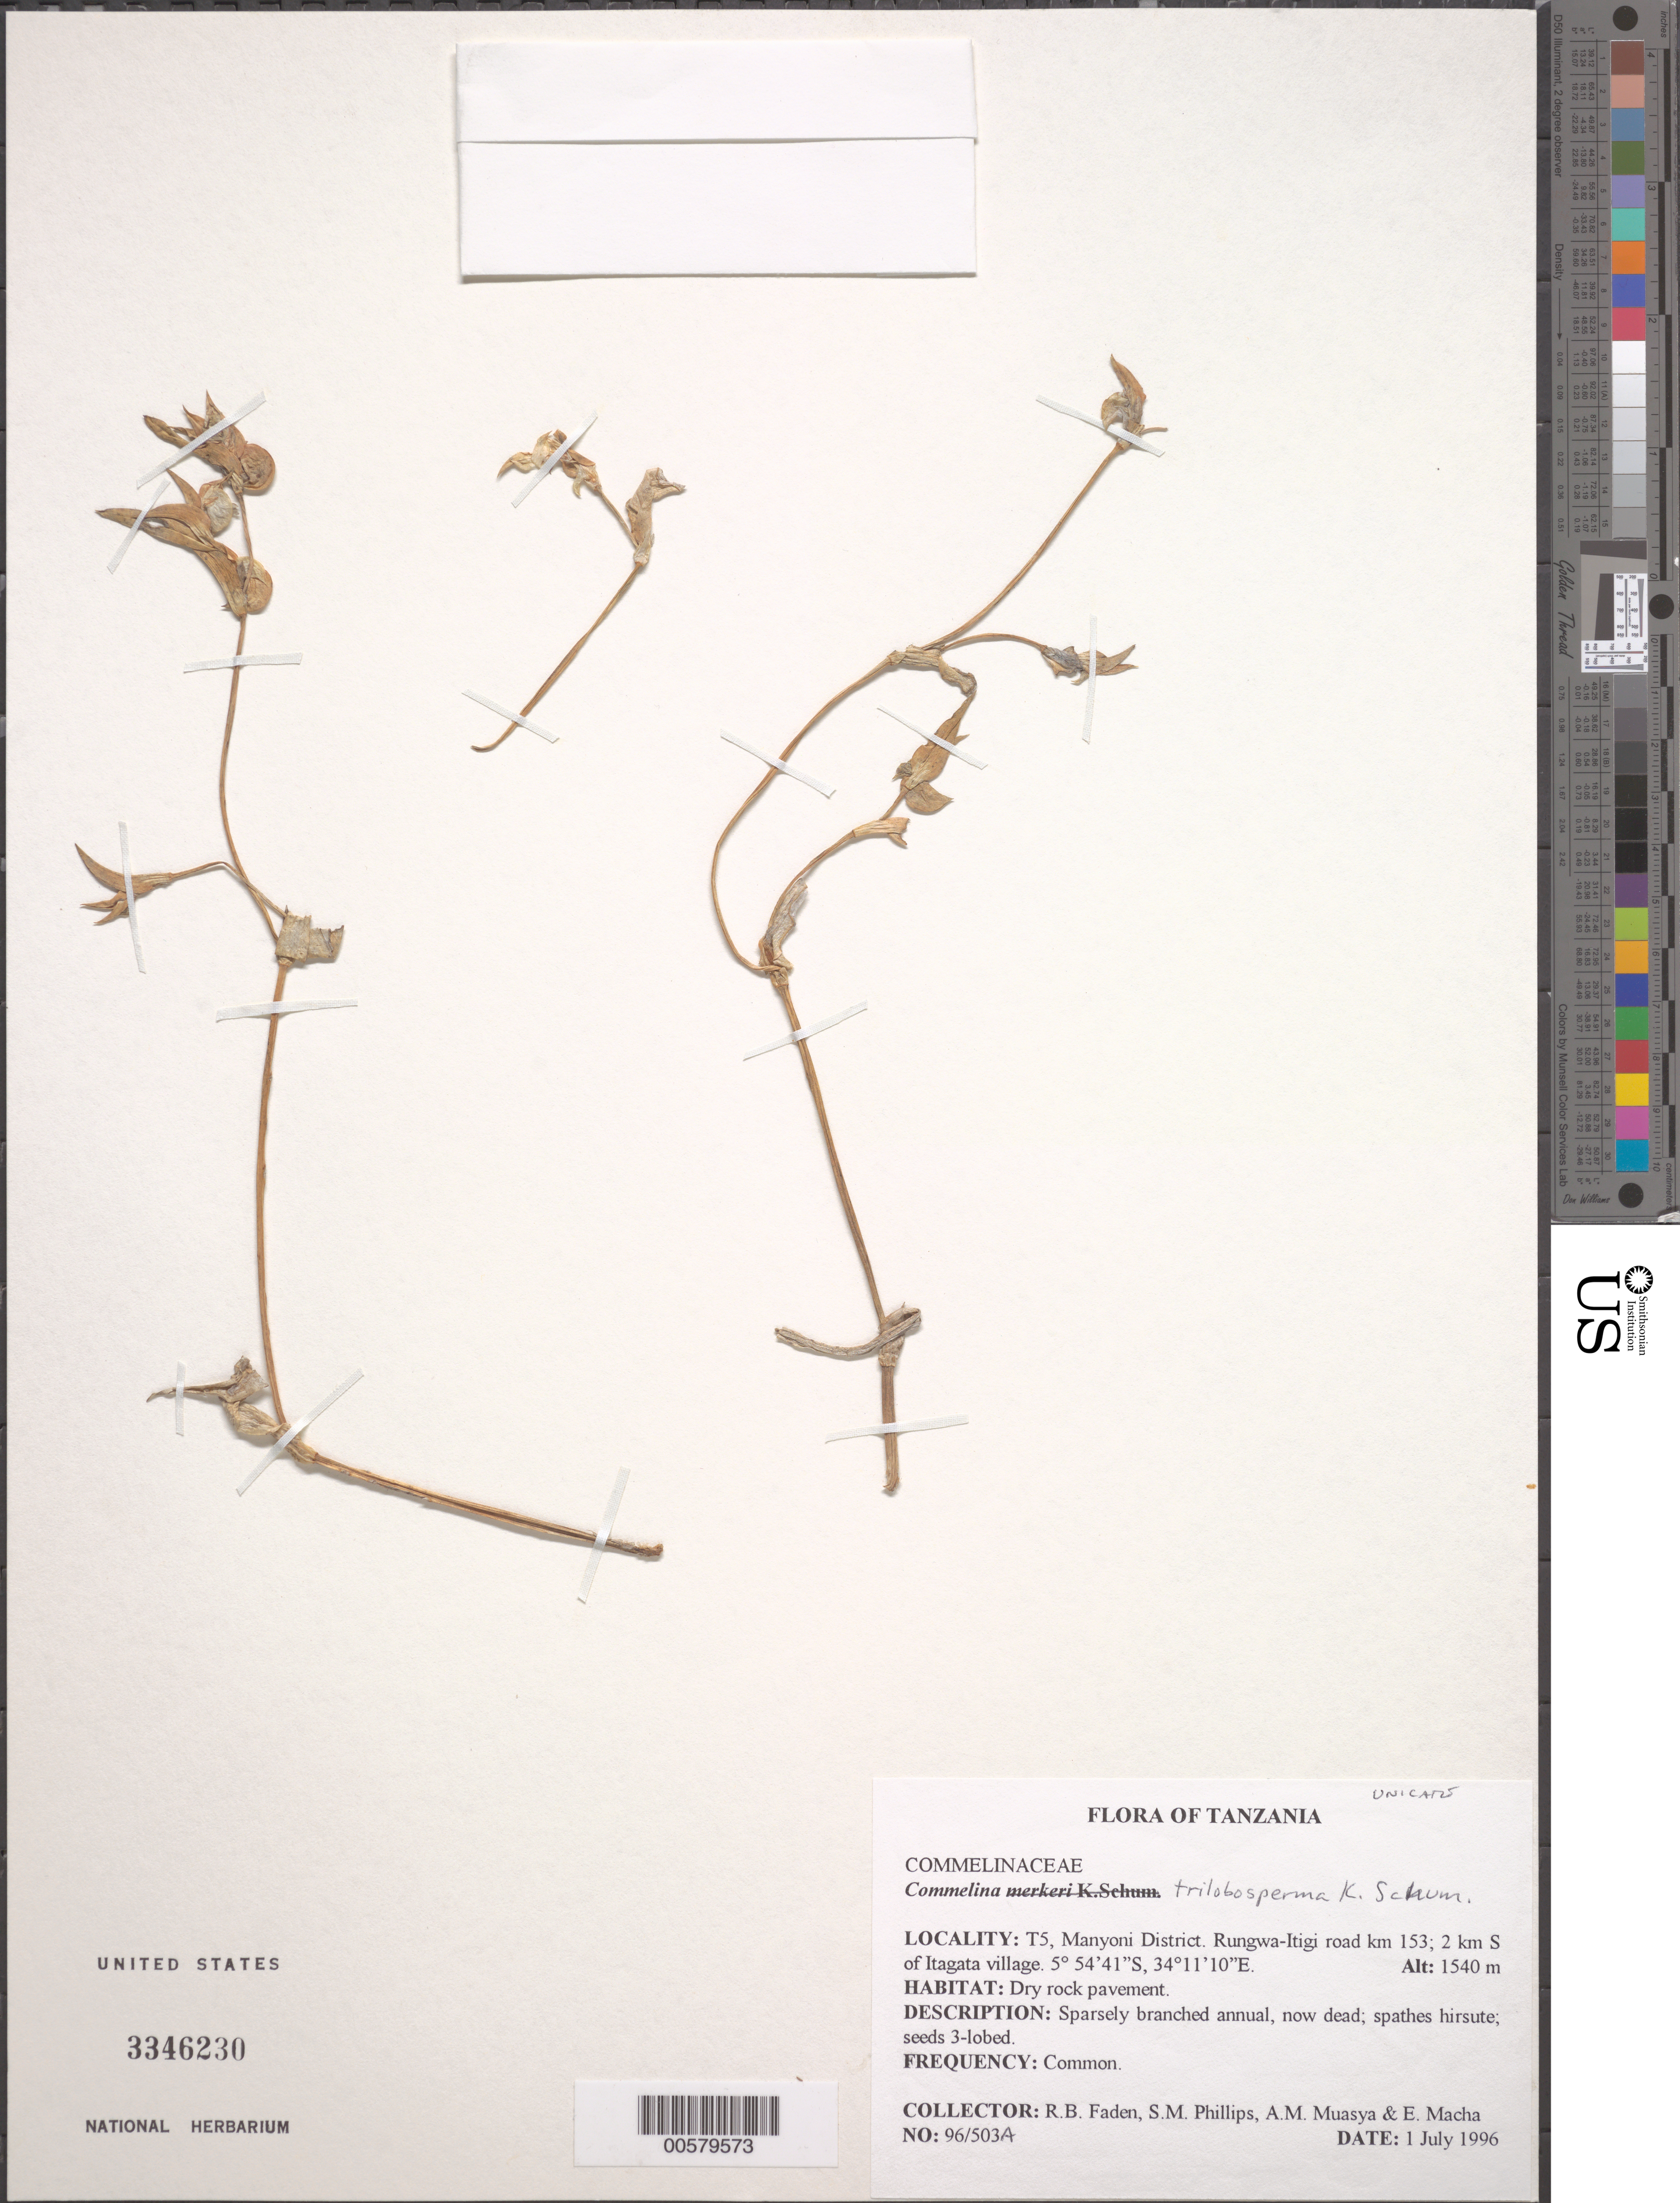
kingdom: Plantae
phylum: Tracheophyta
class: Liliopsida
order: Commelinales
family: Commelinaceae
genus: Commelina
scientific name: Commelina trilobosperma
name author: K. Schum.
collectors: R. B. Faden, S. M. Phillips, A. Muasya & E. Macha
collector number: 96/503a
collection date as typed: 01 Jul 1996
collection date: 1996-07-01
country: Tanzania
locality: Manyoni dist., rungwa-itigi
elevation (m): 1540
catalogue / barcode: US 3346230